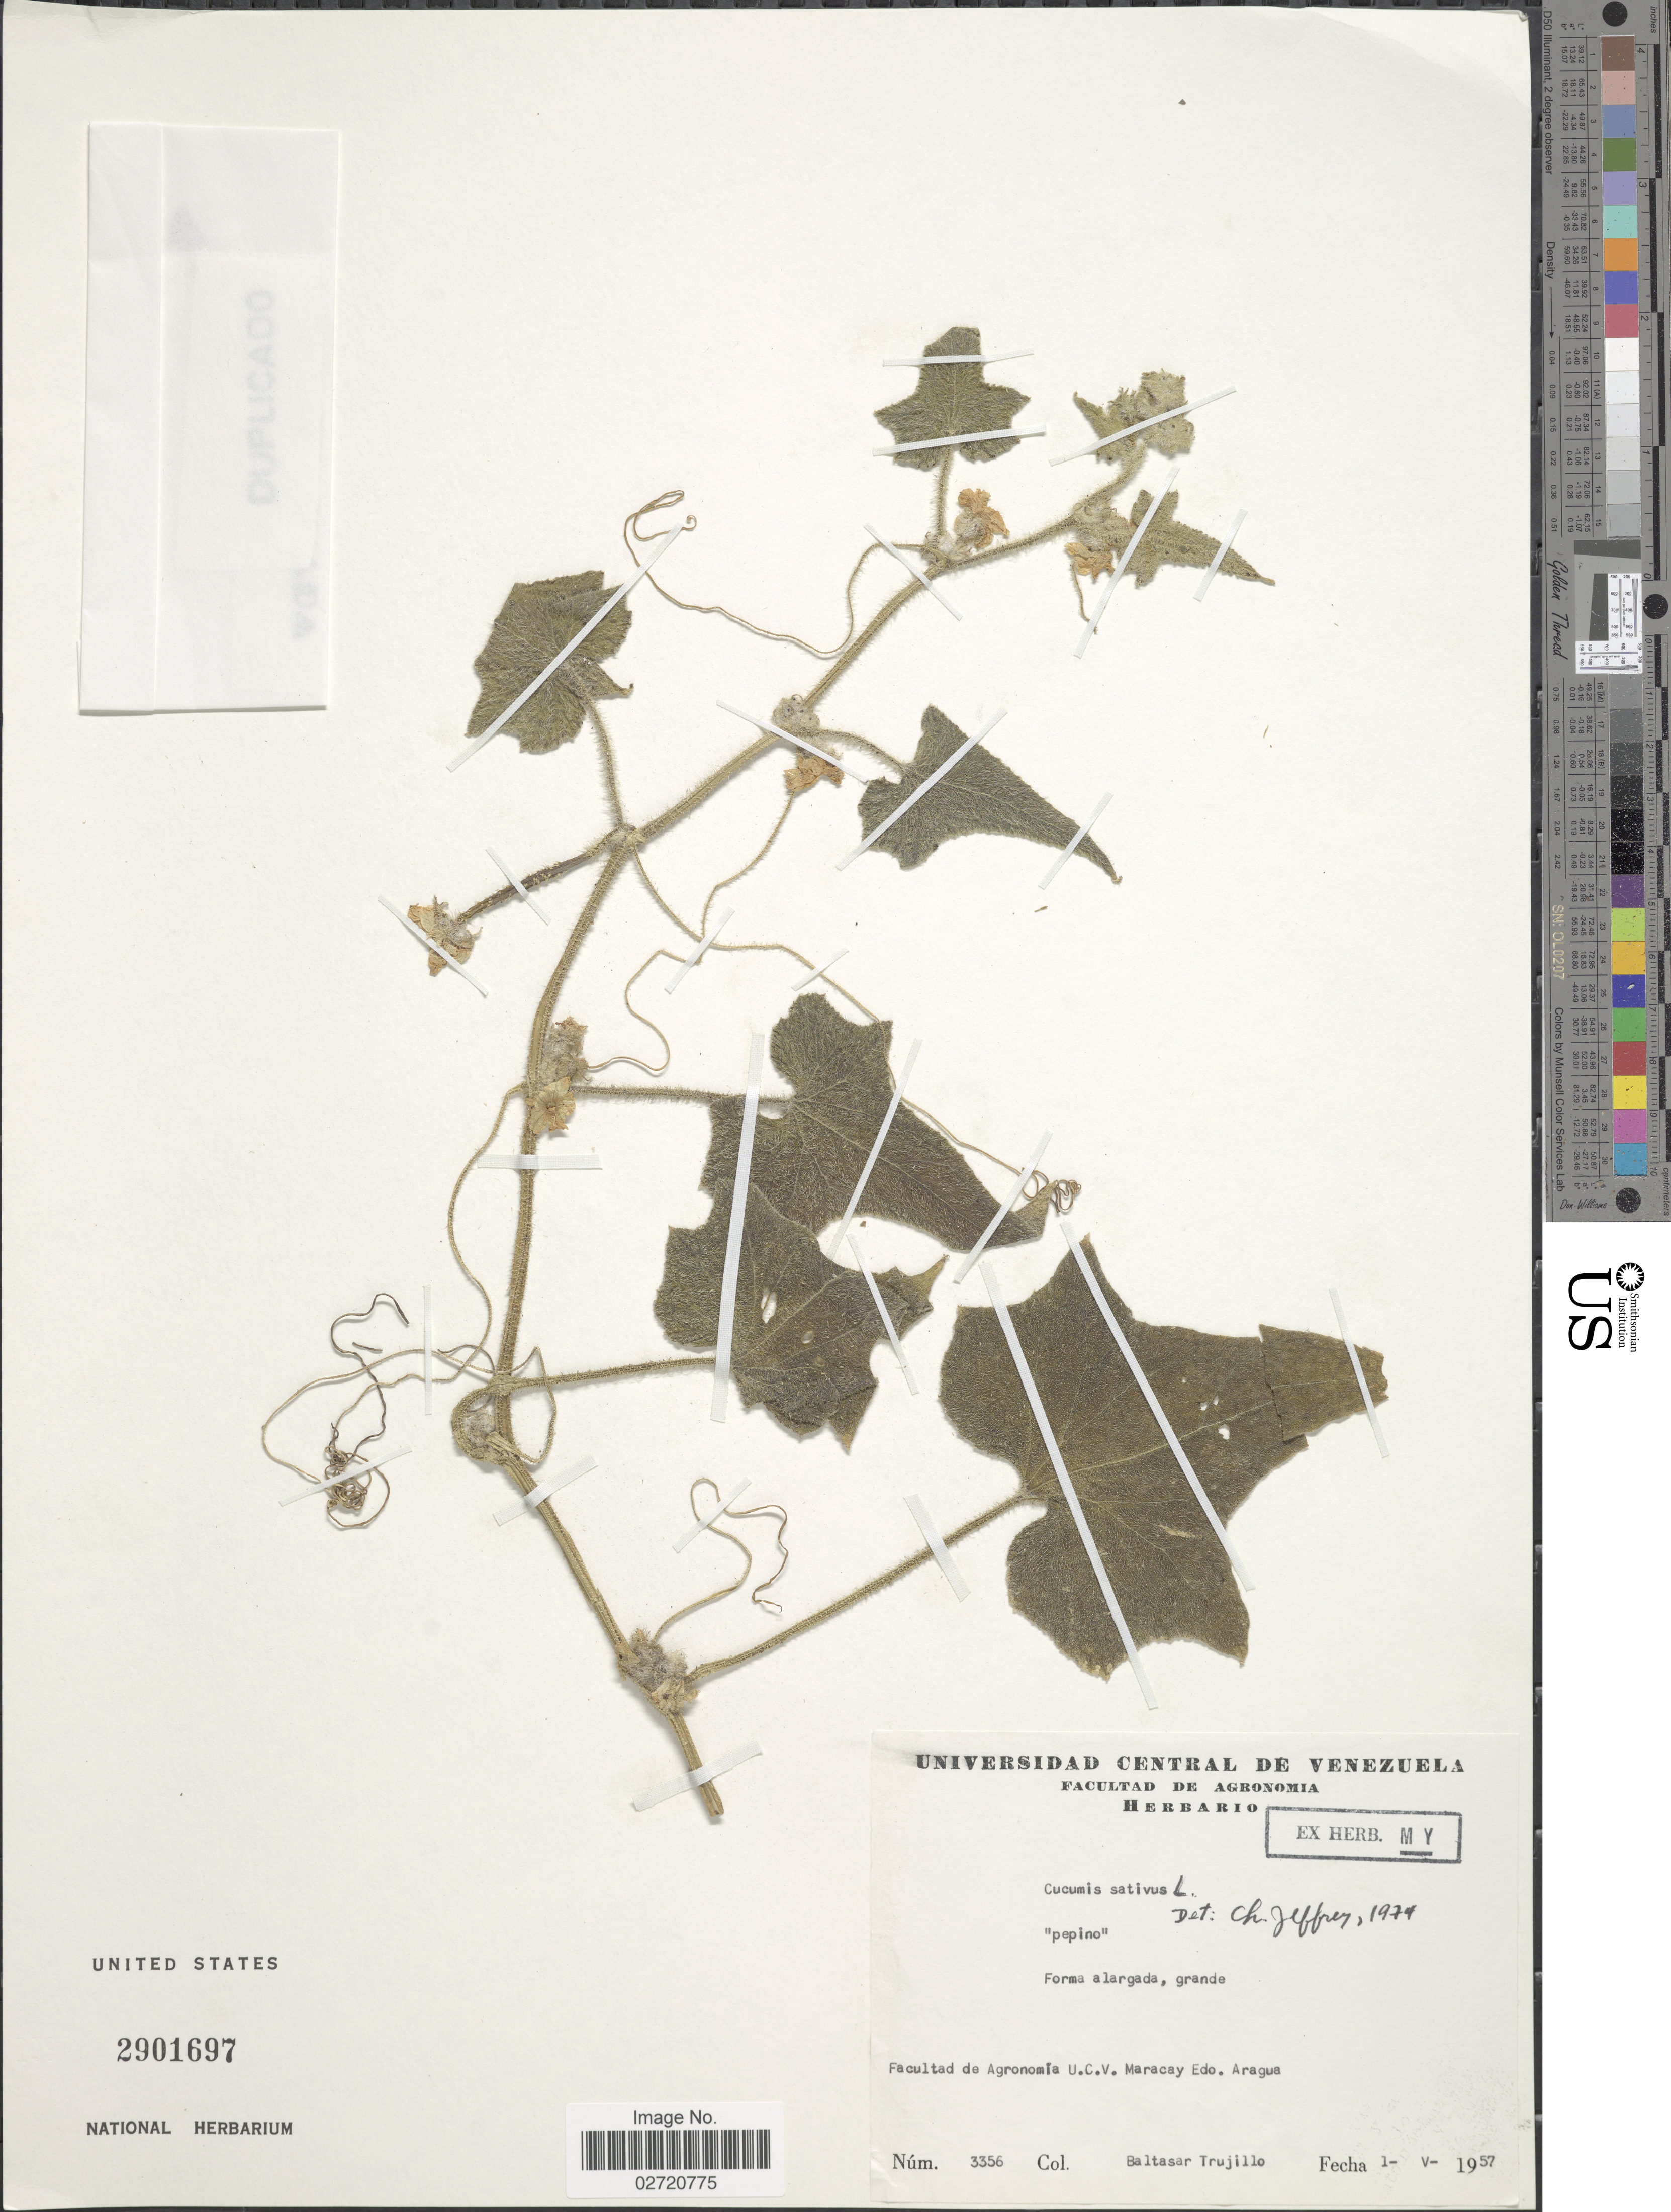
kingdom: Plantae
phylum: Tracheophyta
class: Magnoliopsida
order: Cucurbitales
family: Cucurbitaceae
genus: Cucumis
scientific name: Cucumis sativus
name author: L.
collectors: B. Trujillo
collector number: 3356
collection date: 1957-05-01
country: Venezuela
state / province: Aragua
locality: Facultad de Agronomia U.C.V. Maracay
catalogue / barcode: US 2901697